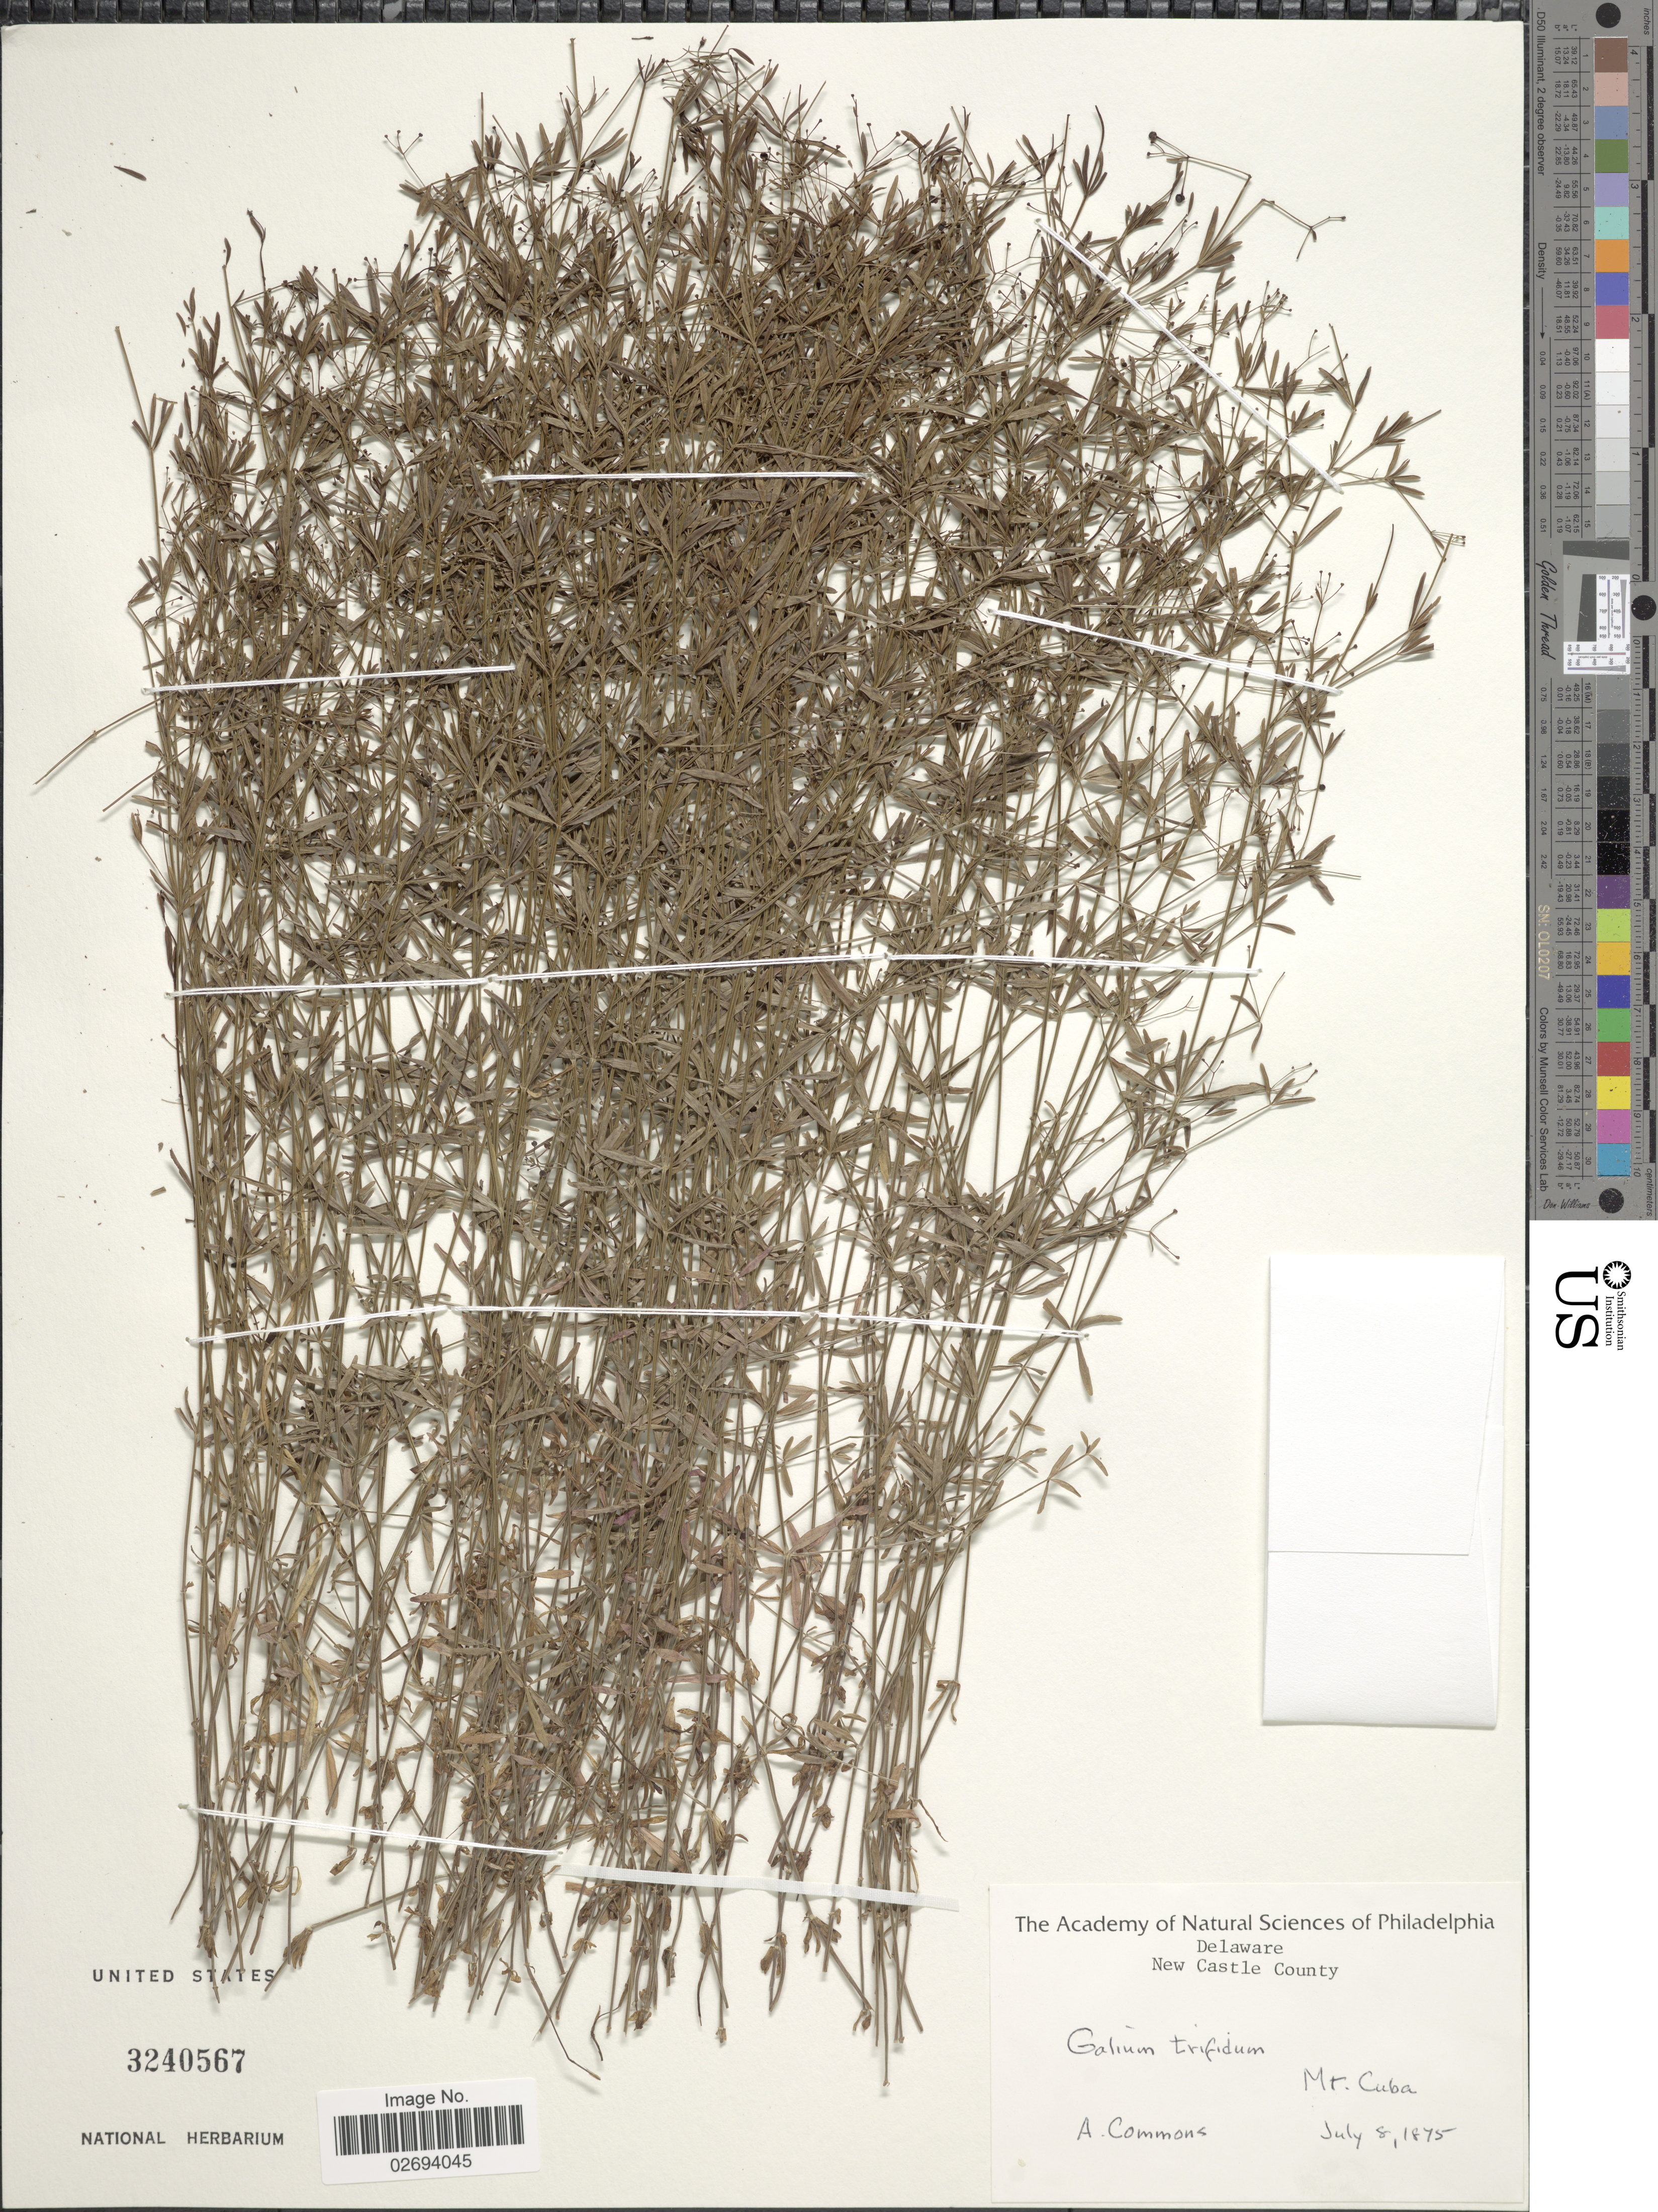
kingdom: Plantae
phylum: Tracheophyta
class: Magnoliopsida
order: Gentianales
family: Rubiaceae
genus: Galium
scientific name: Galium trifidum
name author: L.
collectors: A. Commons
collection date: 1875-07-08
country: United States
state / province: Delaware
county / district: New Castle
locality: New Castle County, Mt. Cuba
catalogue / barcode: US 3240567